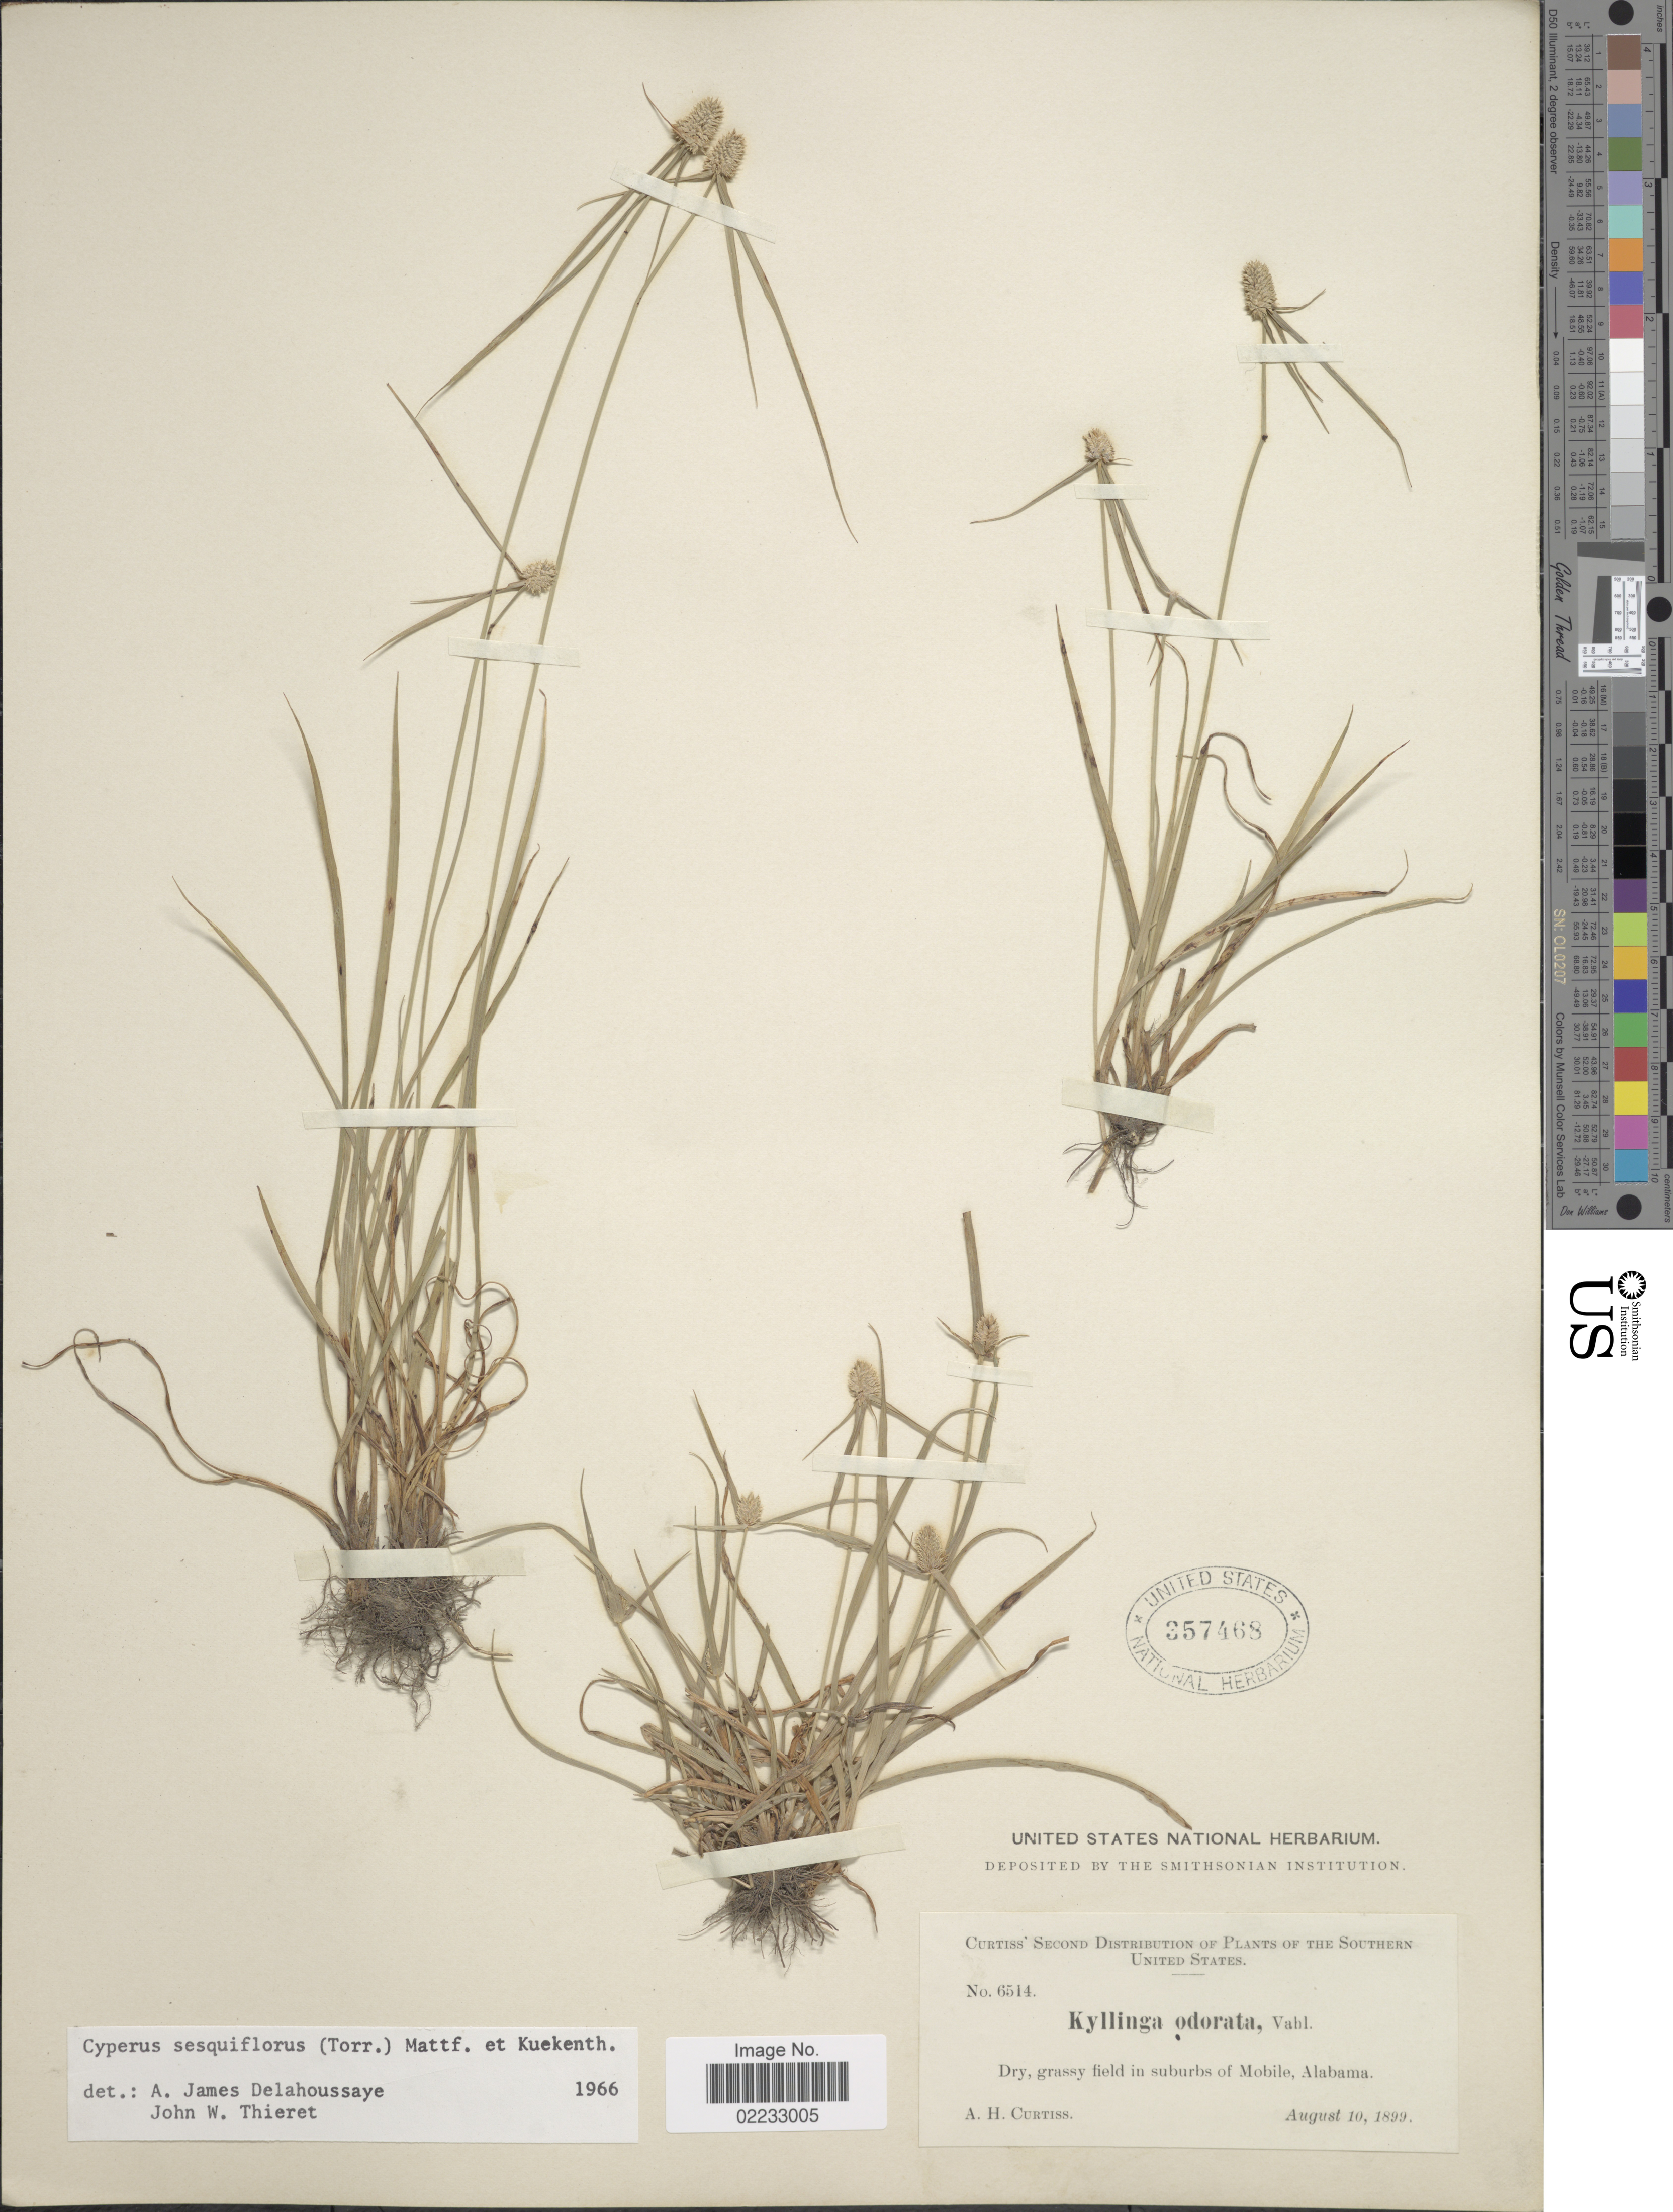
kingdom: Plantae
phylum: Tracheophyta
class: Liliopsida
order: Poales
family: Cyperaceae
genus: Cyperus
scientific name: Cyperus sesquiflorus subsp. sesquiflorus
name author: (Torr.) Mattf. & Kük.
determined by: Strong, M. T., (US), Smithsonian Institution - National Museum of Natural History (UNITED STATES)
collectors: A. H. Curtiss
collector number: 6514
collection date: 1899-08-10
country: United States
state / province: Alabama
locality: In suburbs of Mobile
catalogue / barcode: US 357468